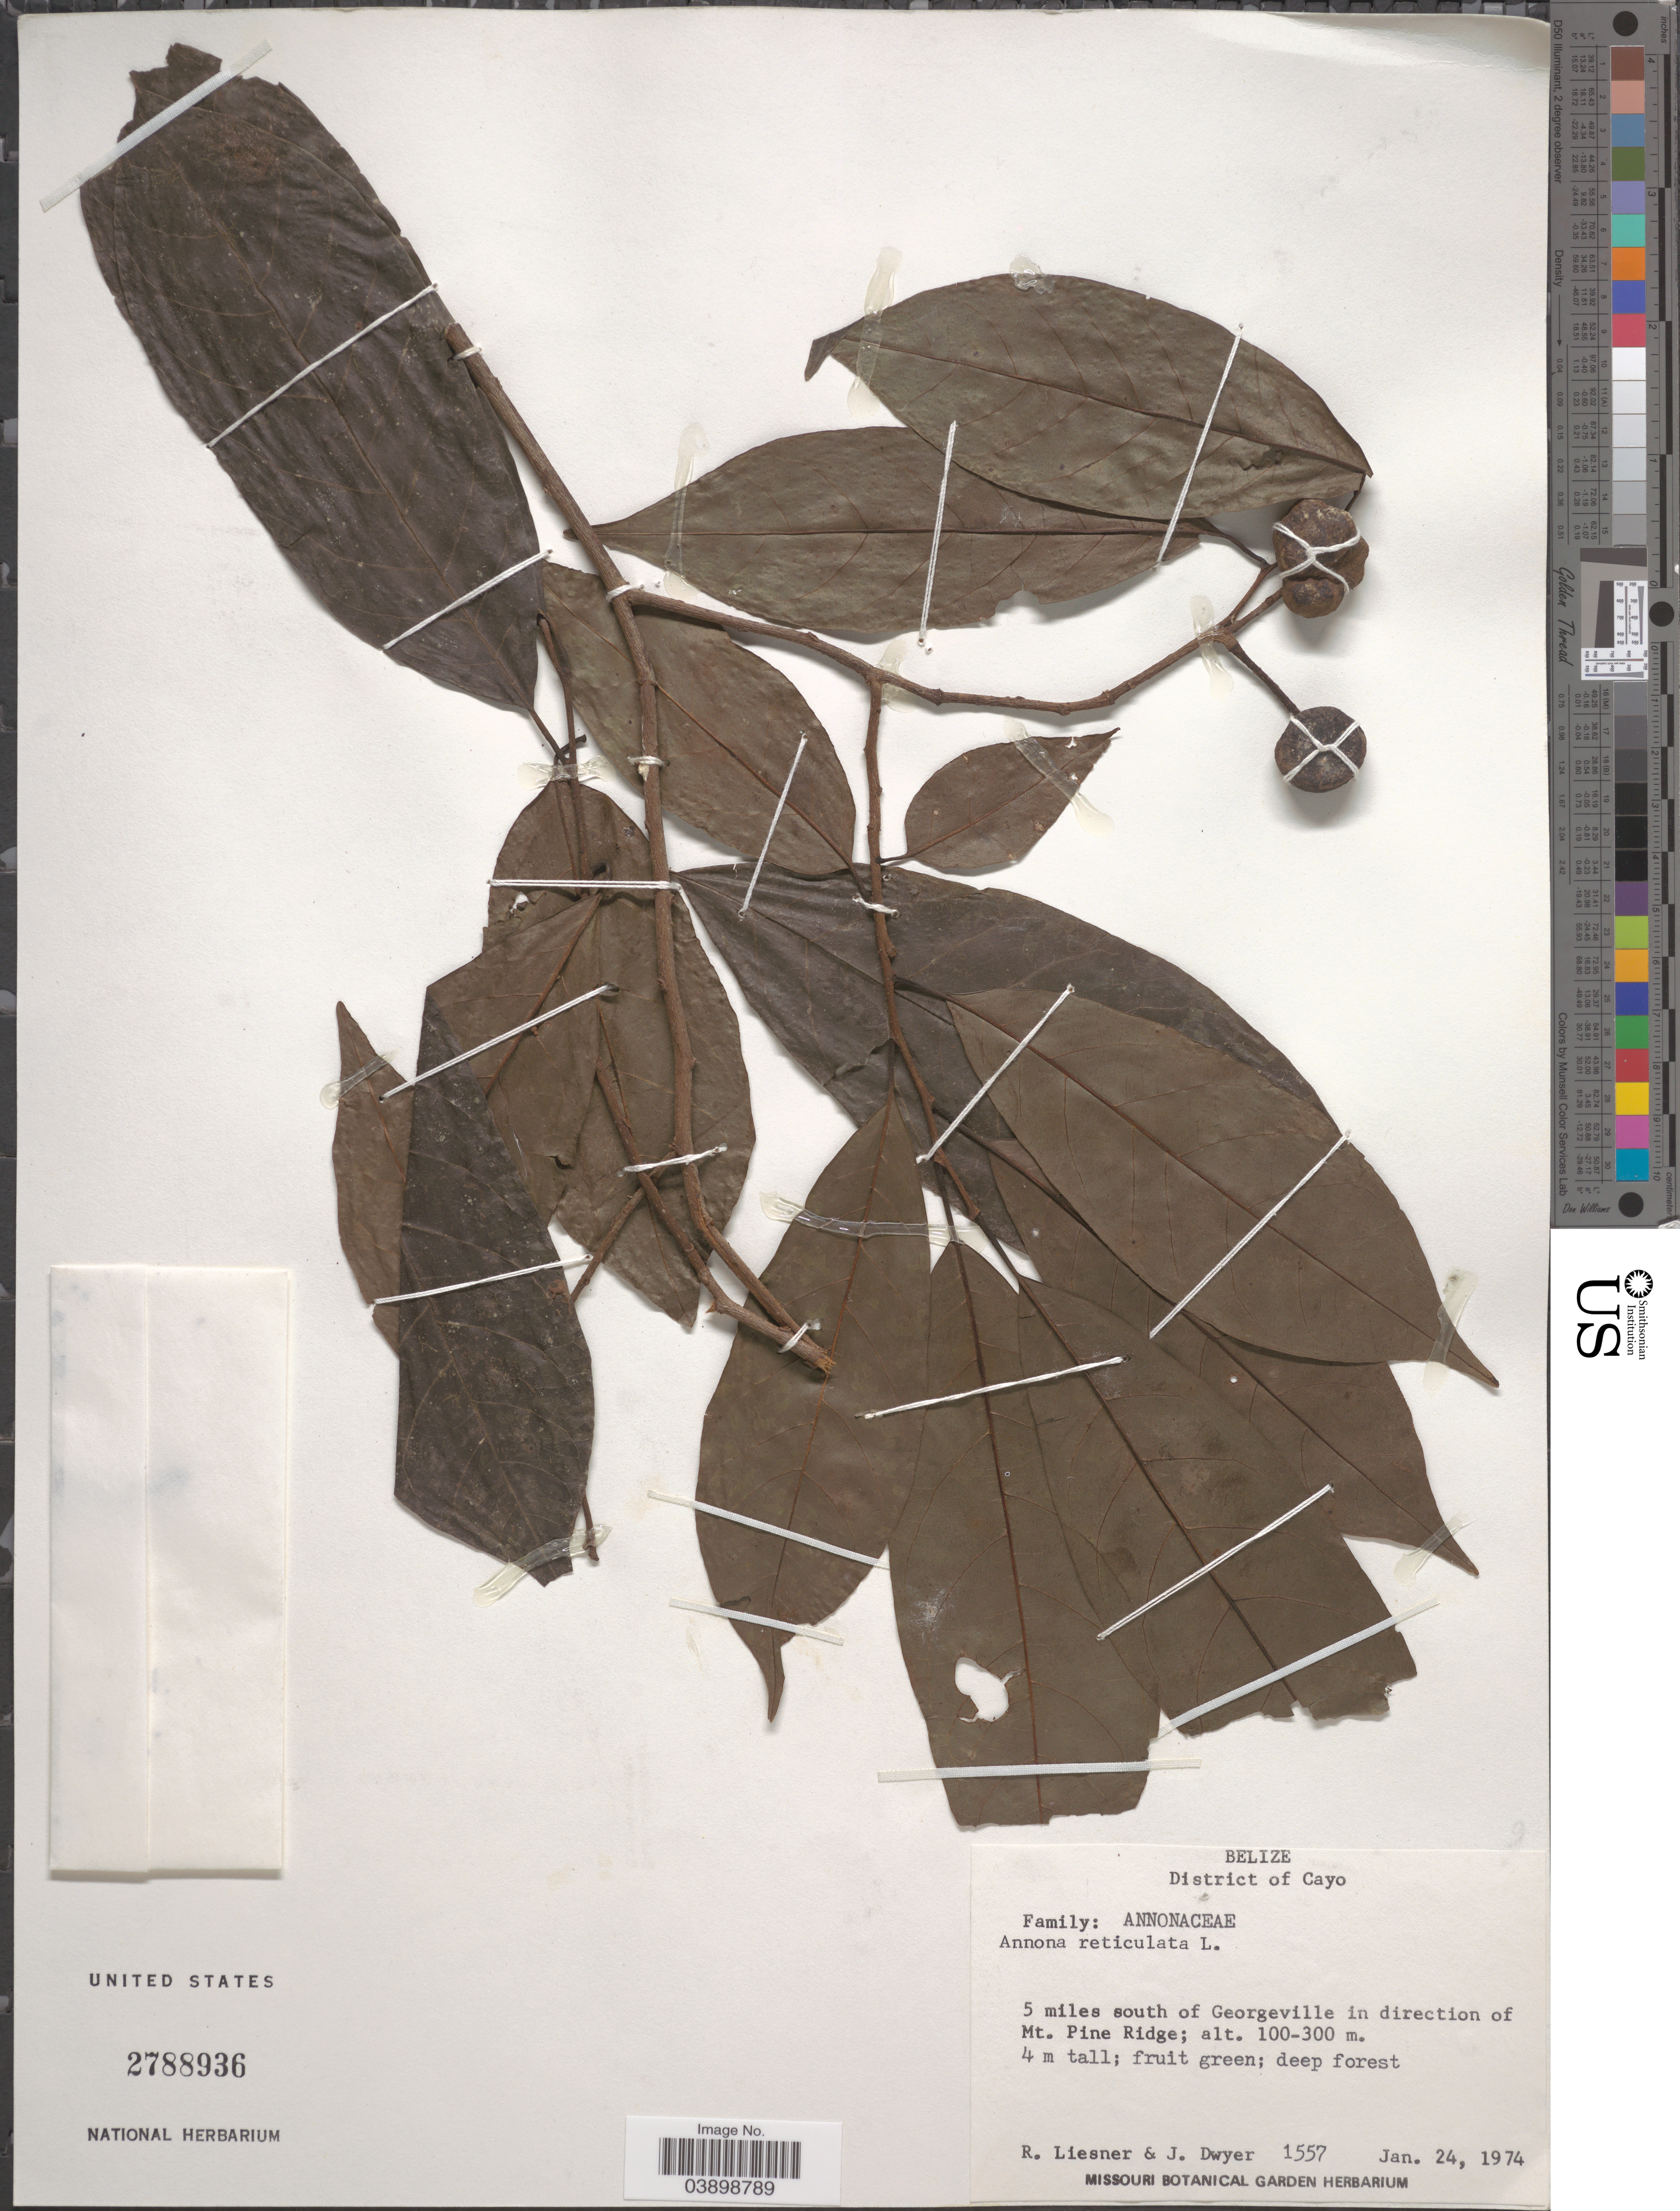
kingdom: Plantae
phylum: Tracheophyta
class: Magnoliopsida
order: Magnoliales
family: Annonaceae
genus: Annona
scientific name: Annona reticulata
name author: L.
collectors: R. L. Liesner & J. Dwyer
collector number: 1557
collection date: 1974-01-24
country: Belize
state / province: Cayo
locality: District of Cayo. 5 miles south of Georgeville in direction of Mt. Pine Ridge.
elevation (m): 100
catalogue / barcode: US 2788936